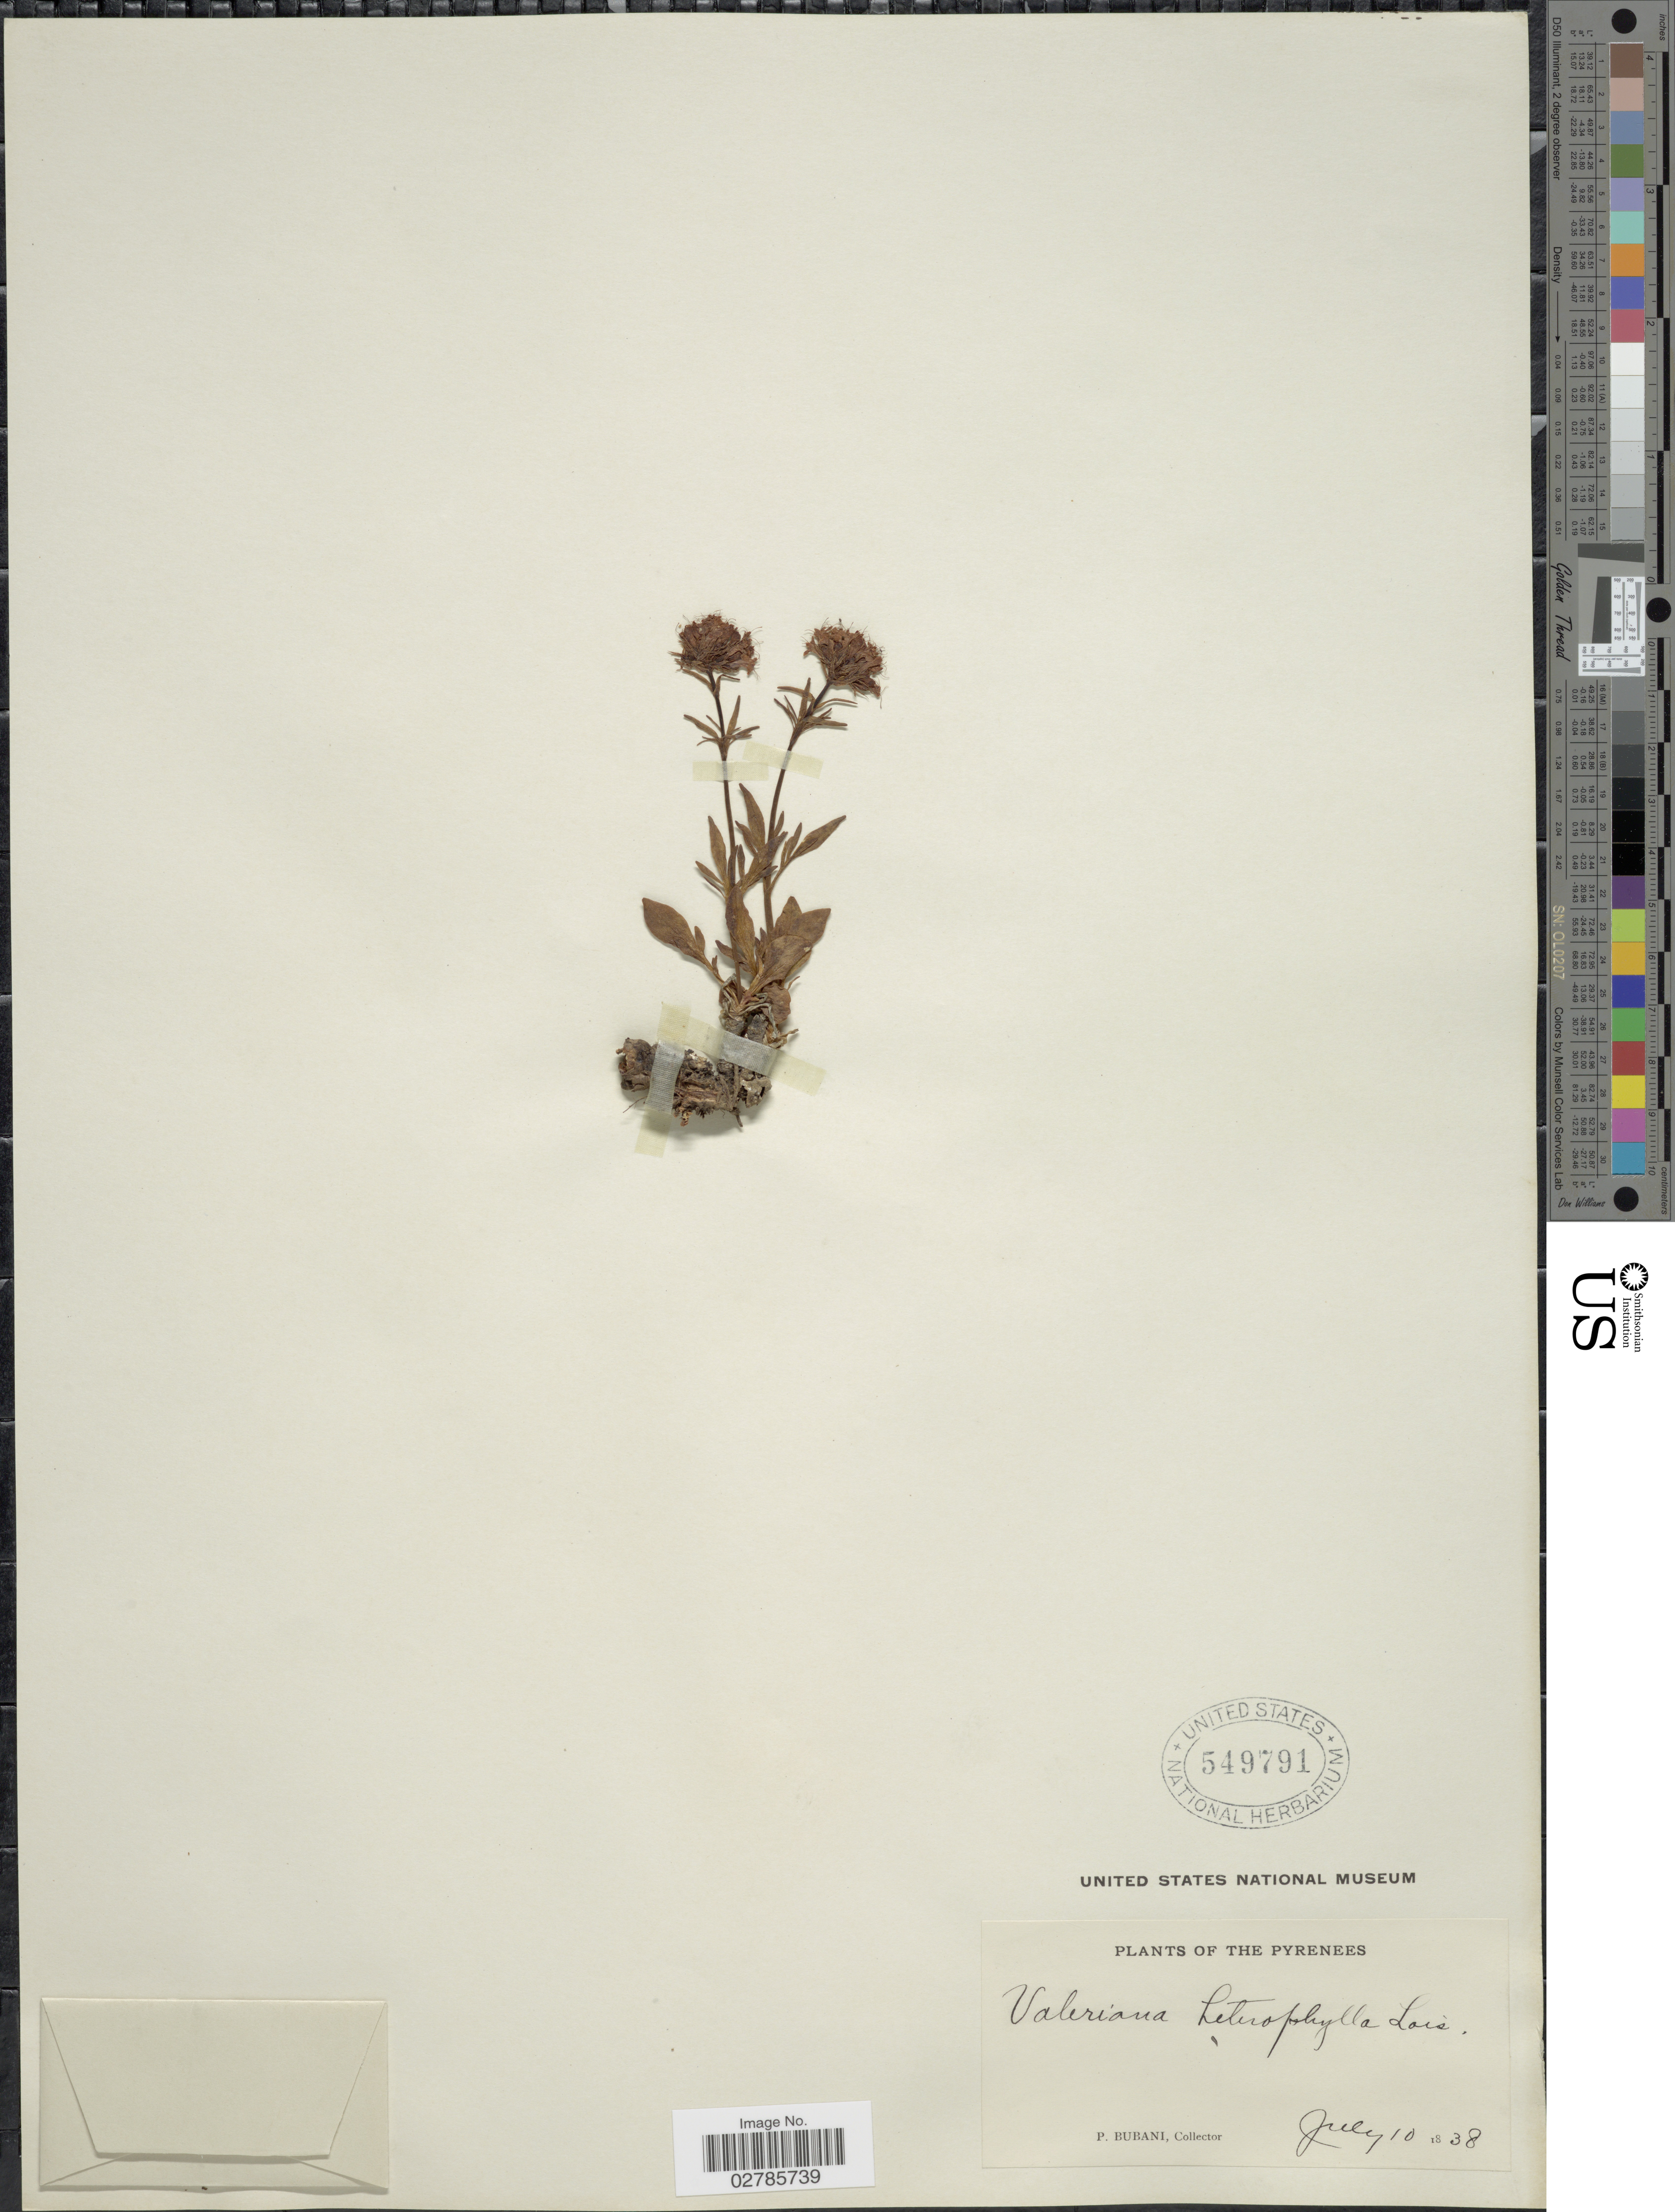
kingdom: Plantae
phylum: Tracheophyta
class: Magnoliopsida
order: Dipsacales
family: Caprifoliaceae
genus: Valeriana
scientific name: Valeriana heterophylla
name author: Turcz.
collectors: P. Bubani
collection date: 1838-07-10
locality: The Pyrenees.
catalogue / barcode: US 549791